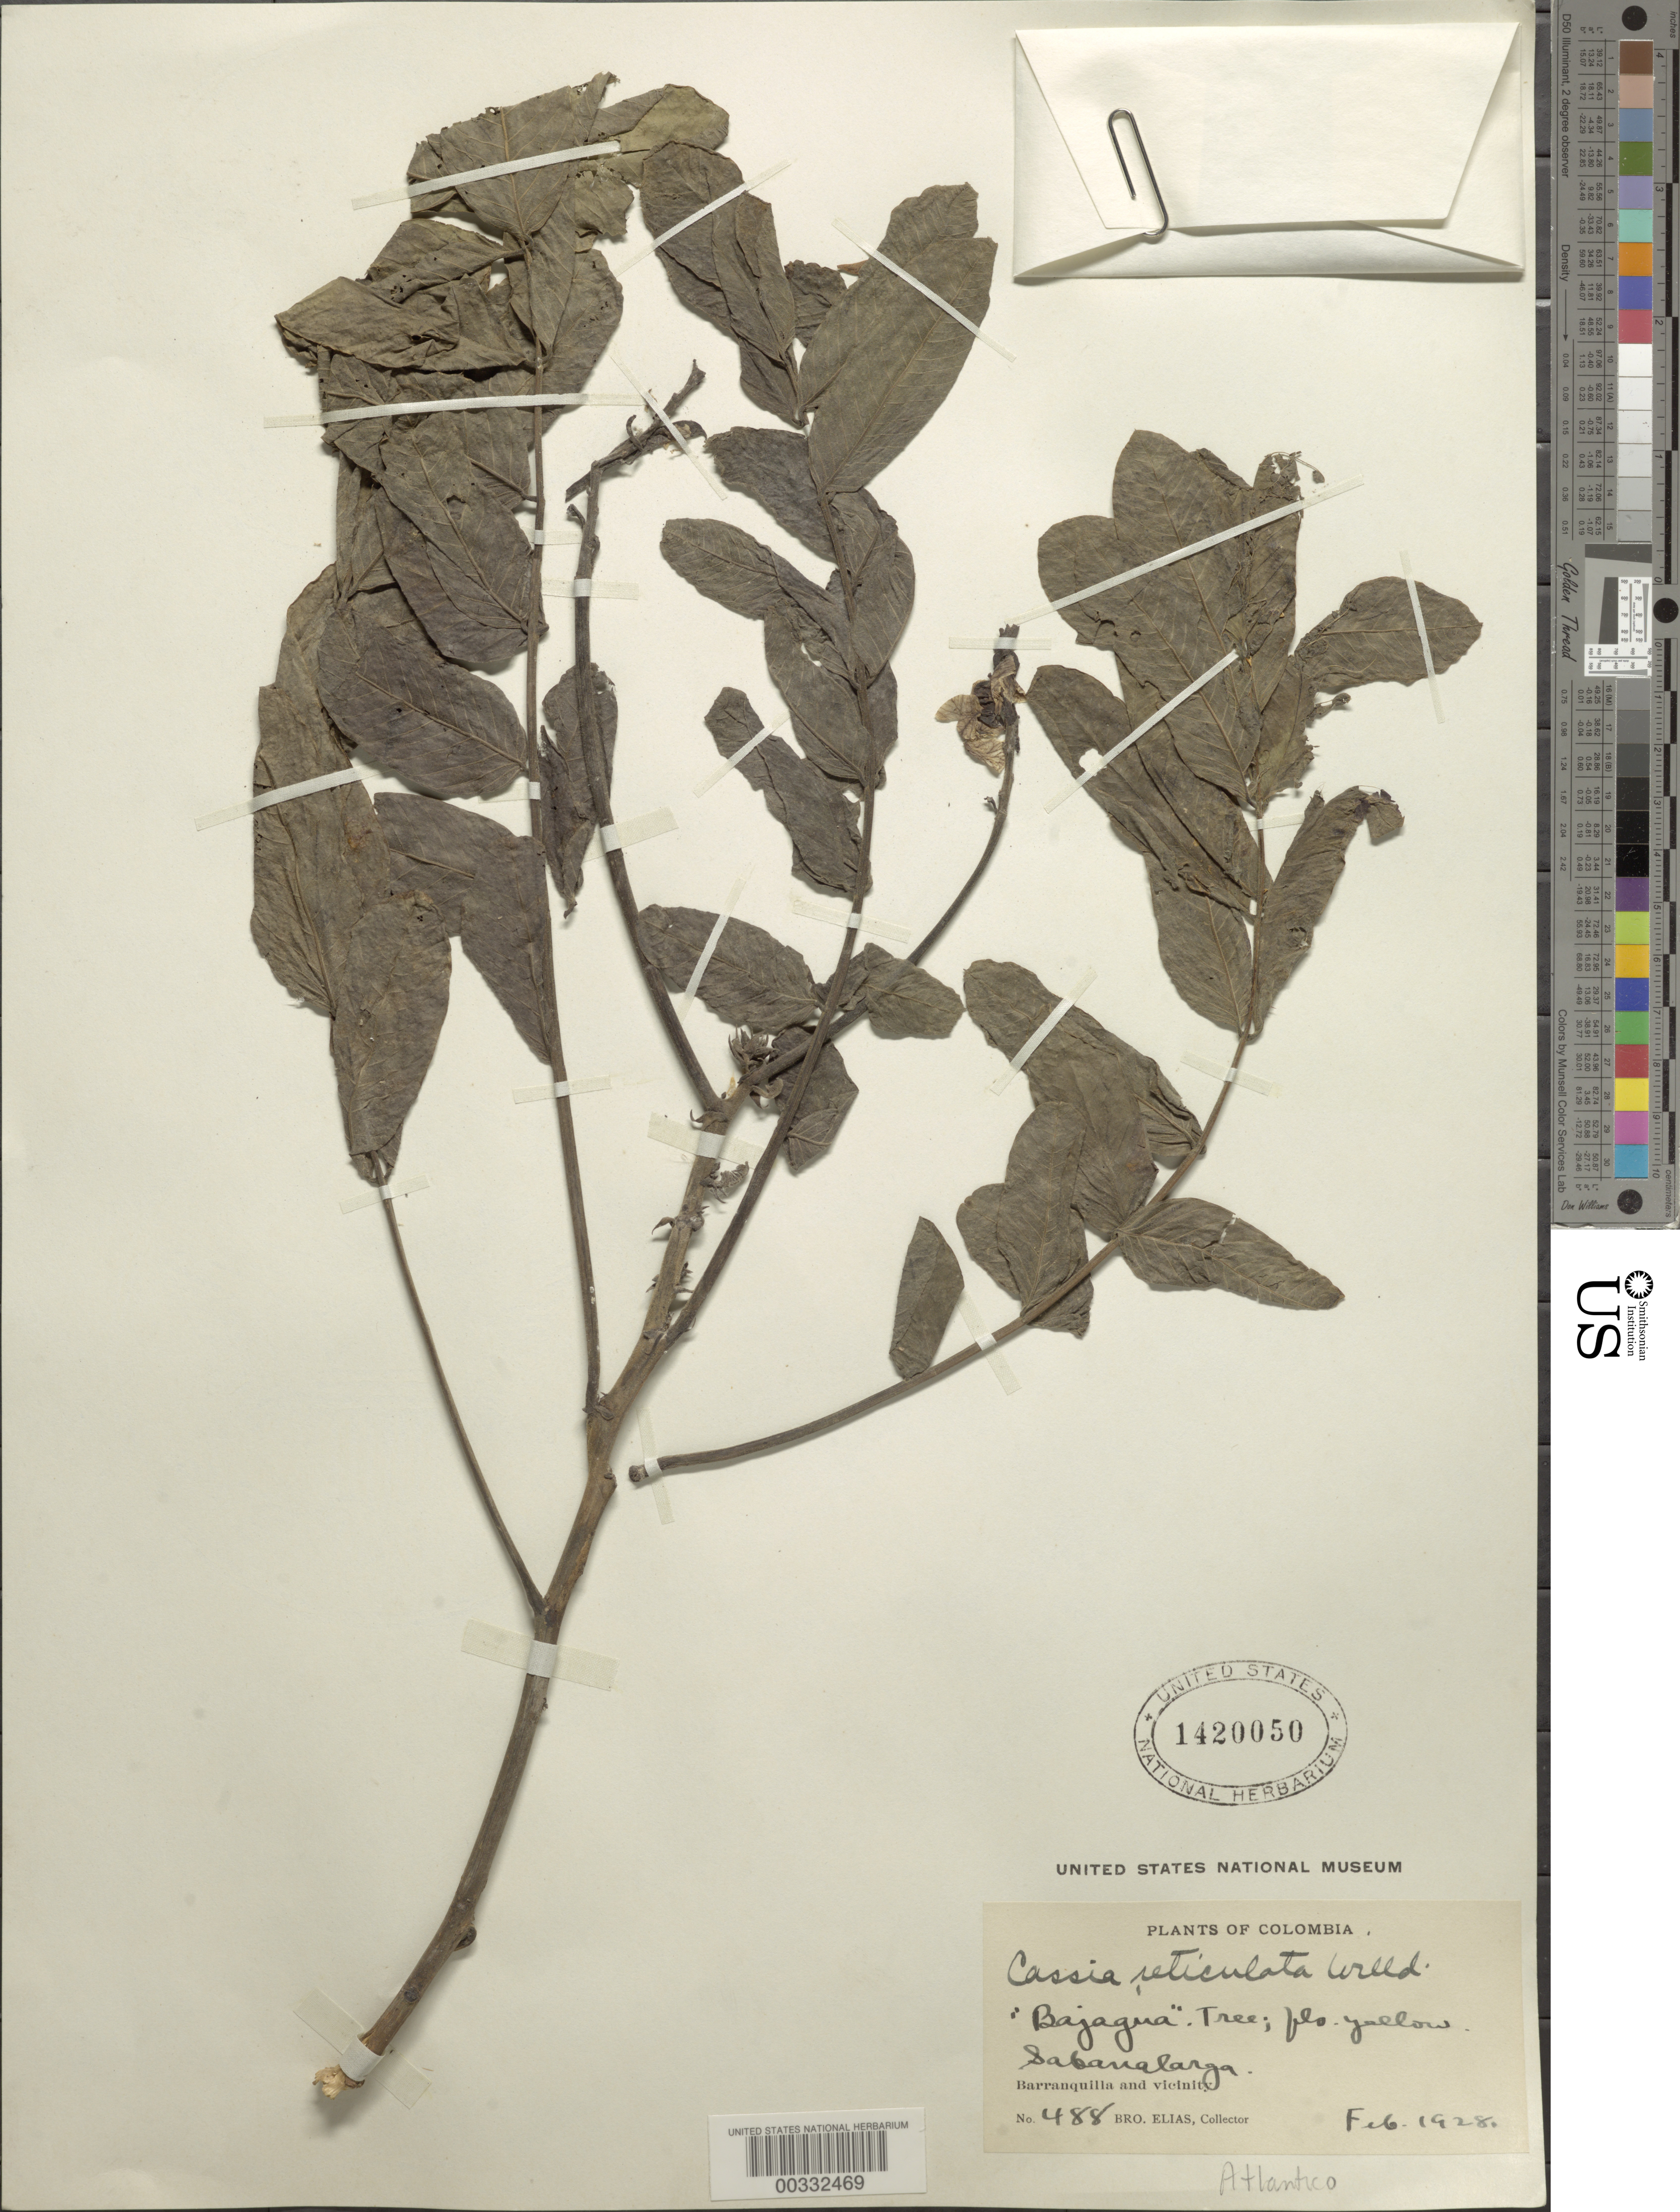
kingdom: Plantae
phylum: Tracheophyta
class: Magnoliopsida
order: Fabales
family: Fabaceae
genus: Senna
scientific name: Senna reticulata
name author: (Willd.) H.S. Irwin & Barneby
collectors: Bro. Elias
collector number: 488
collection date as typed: Feb 1928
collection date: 1928-02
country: Colombia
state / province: Atlántico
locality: Sabanalarga; Barranquilla and vicinity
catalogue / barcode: US 1420050